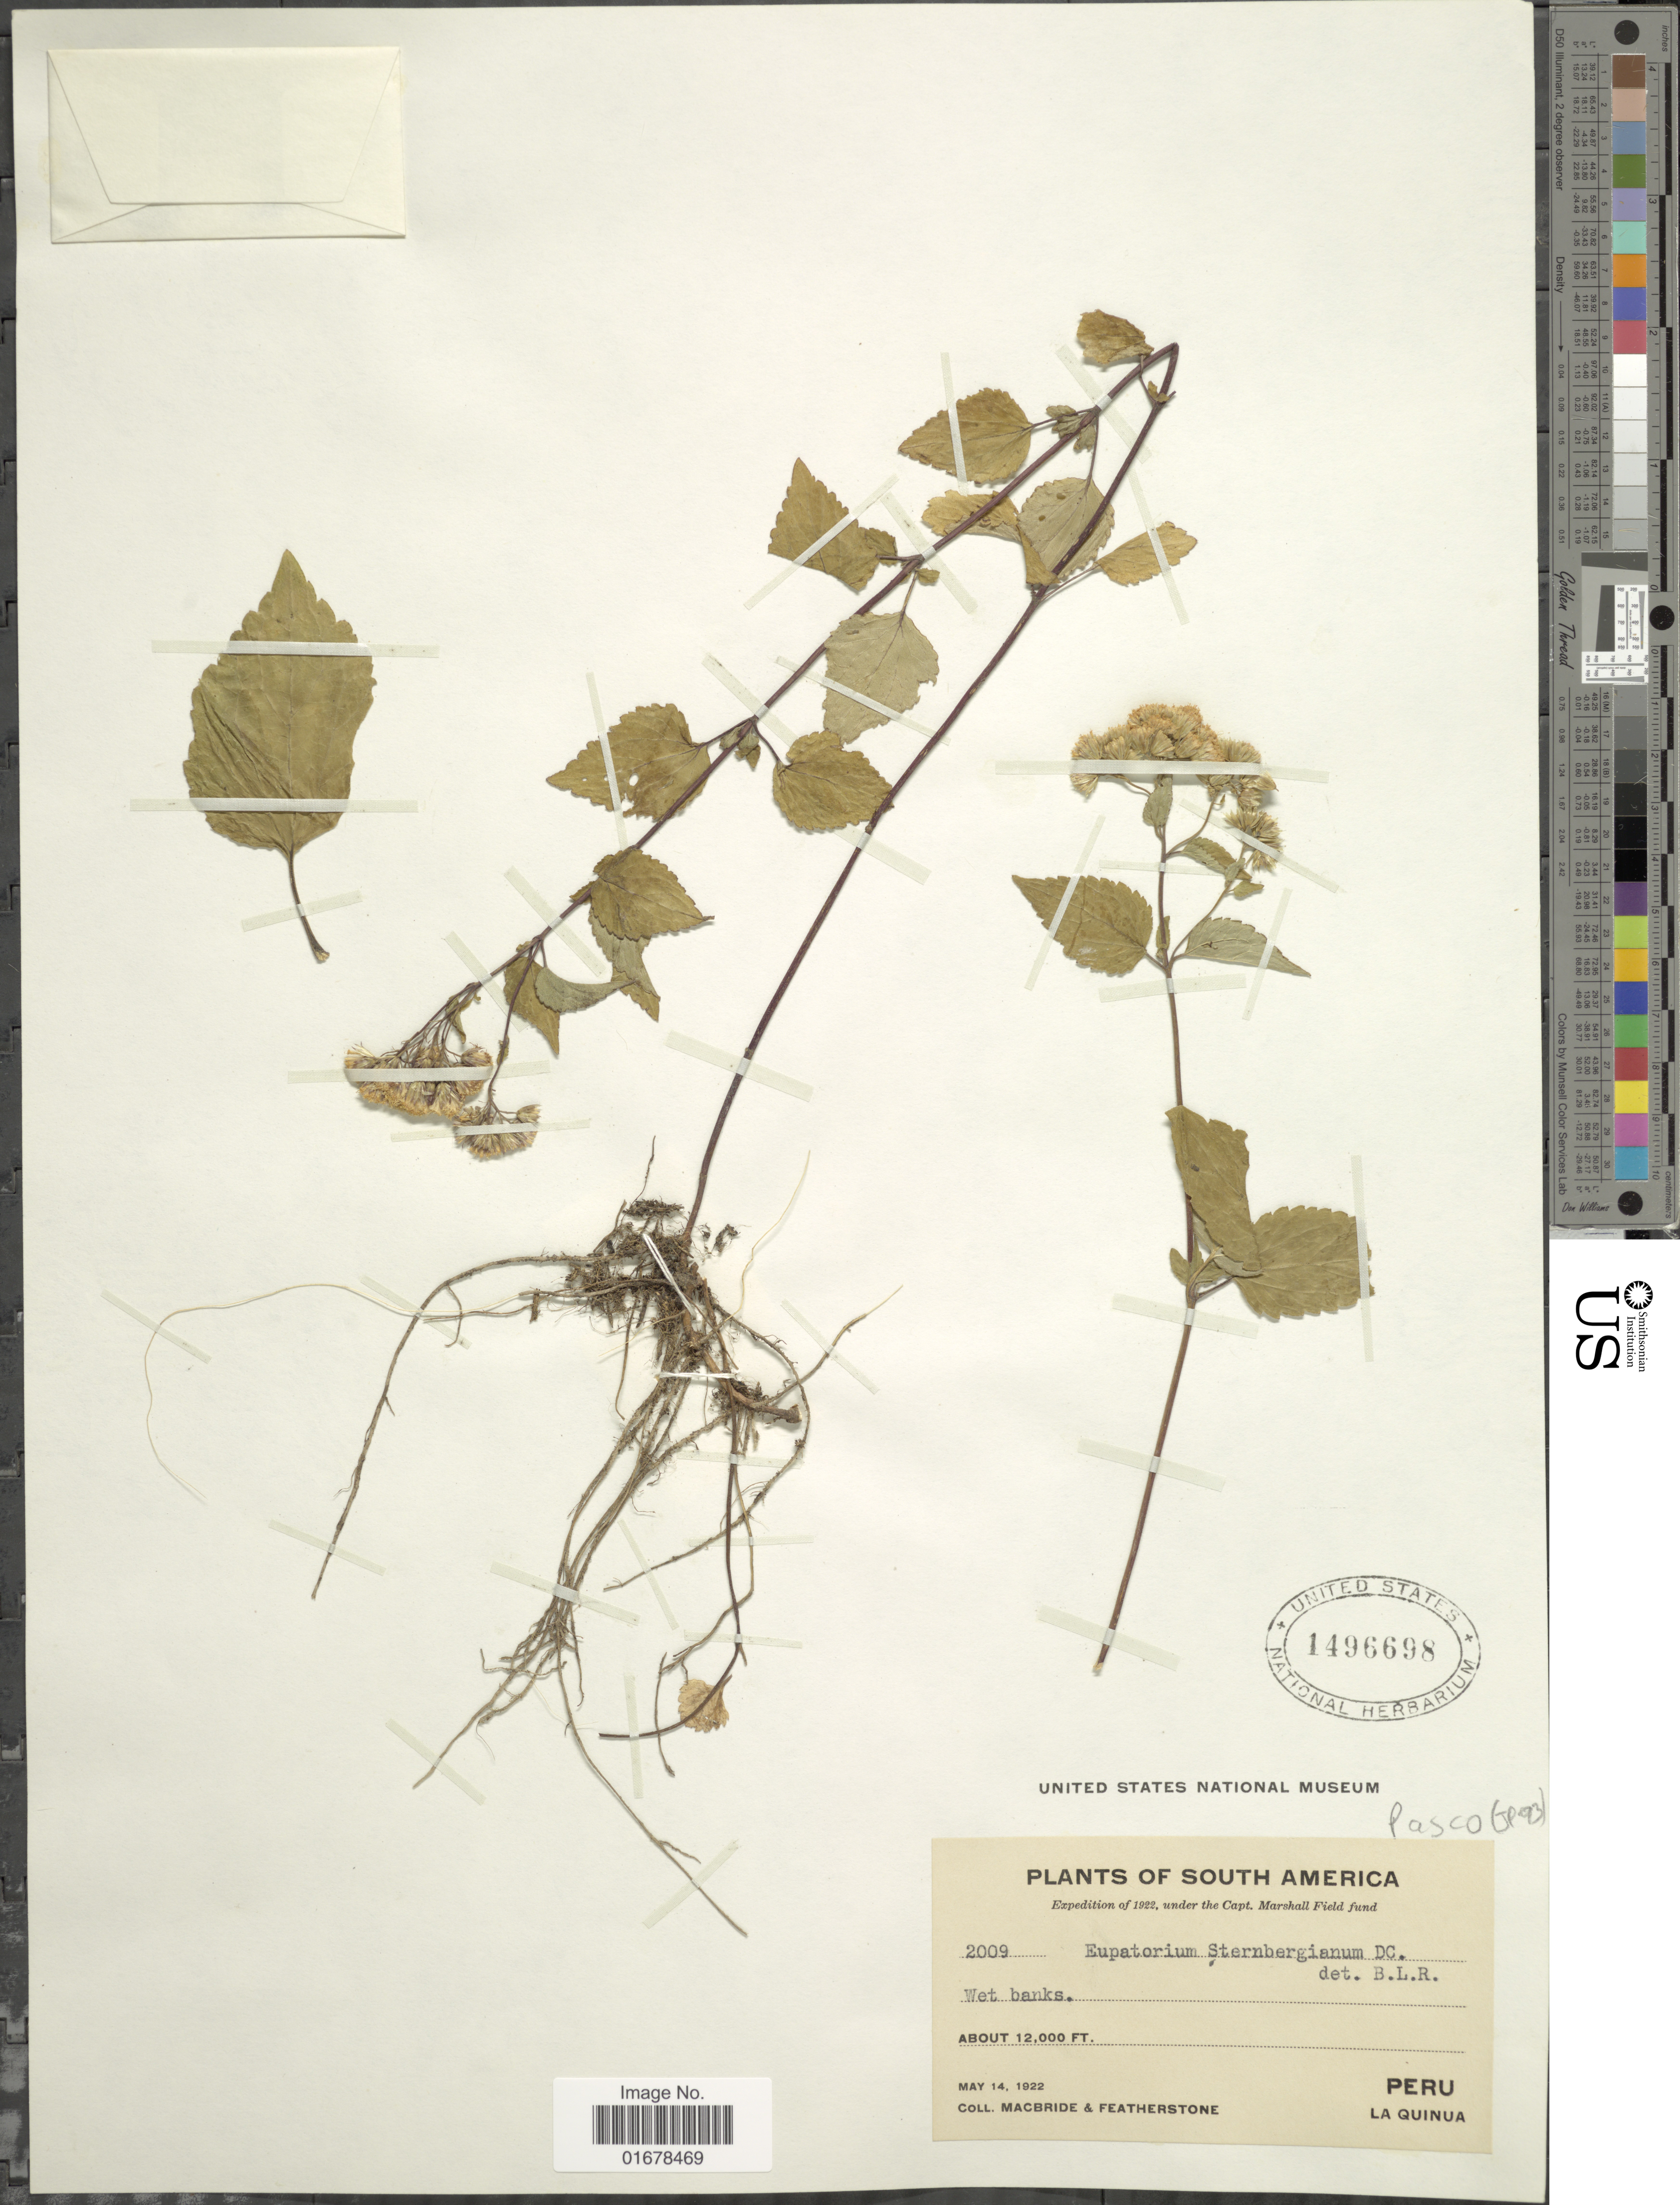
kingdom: Plantae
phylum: Tracheophyta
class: Magnoliopsida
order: Asterales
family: Asteraceae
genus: Ageratina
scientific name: Ageratina sternbergiana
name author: (DC.) R.M. King & H. Rob.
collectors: Macbride, -- & -. Featherstone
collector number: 2009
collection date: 1922-05-14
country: Peru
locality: La Quinua, Peru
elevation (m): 3658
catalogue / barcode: US 1496698